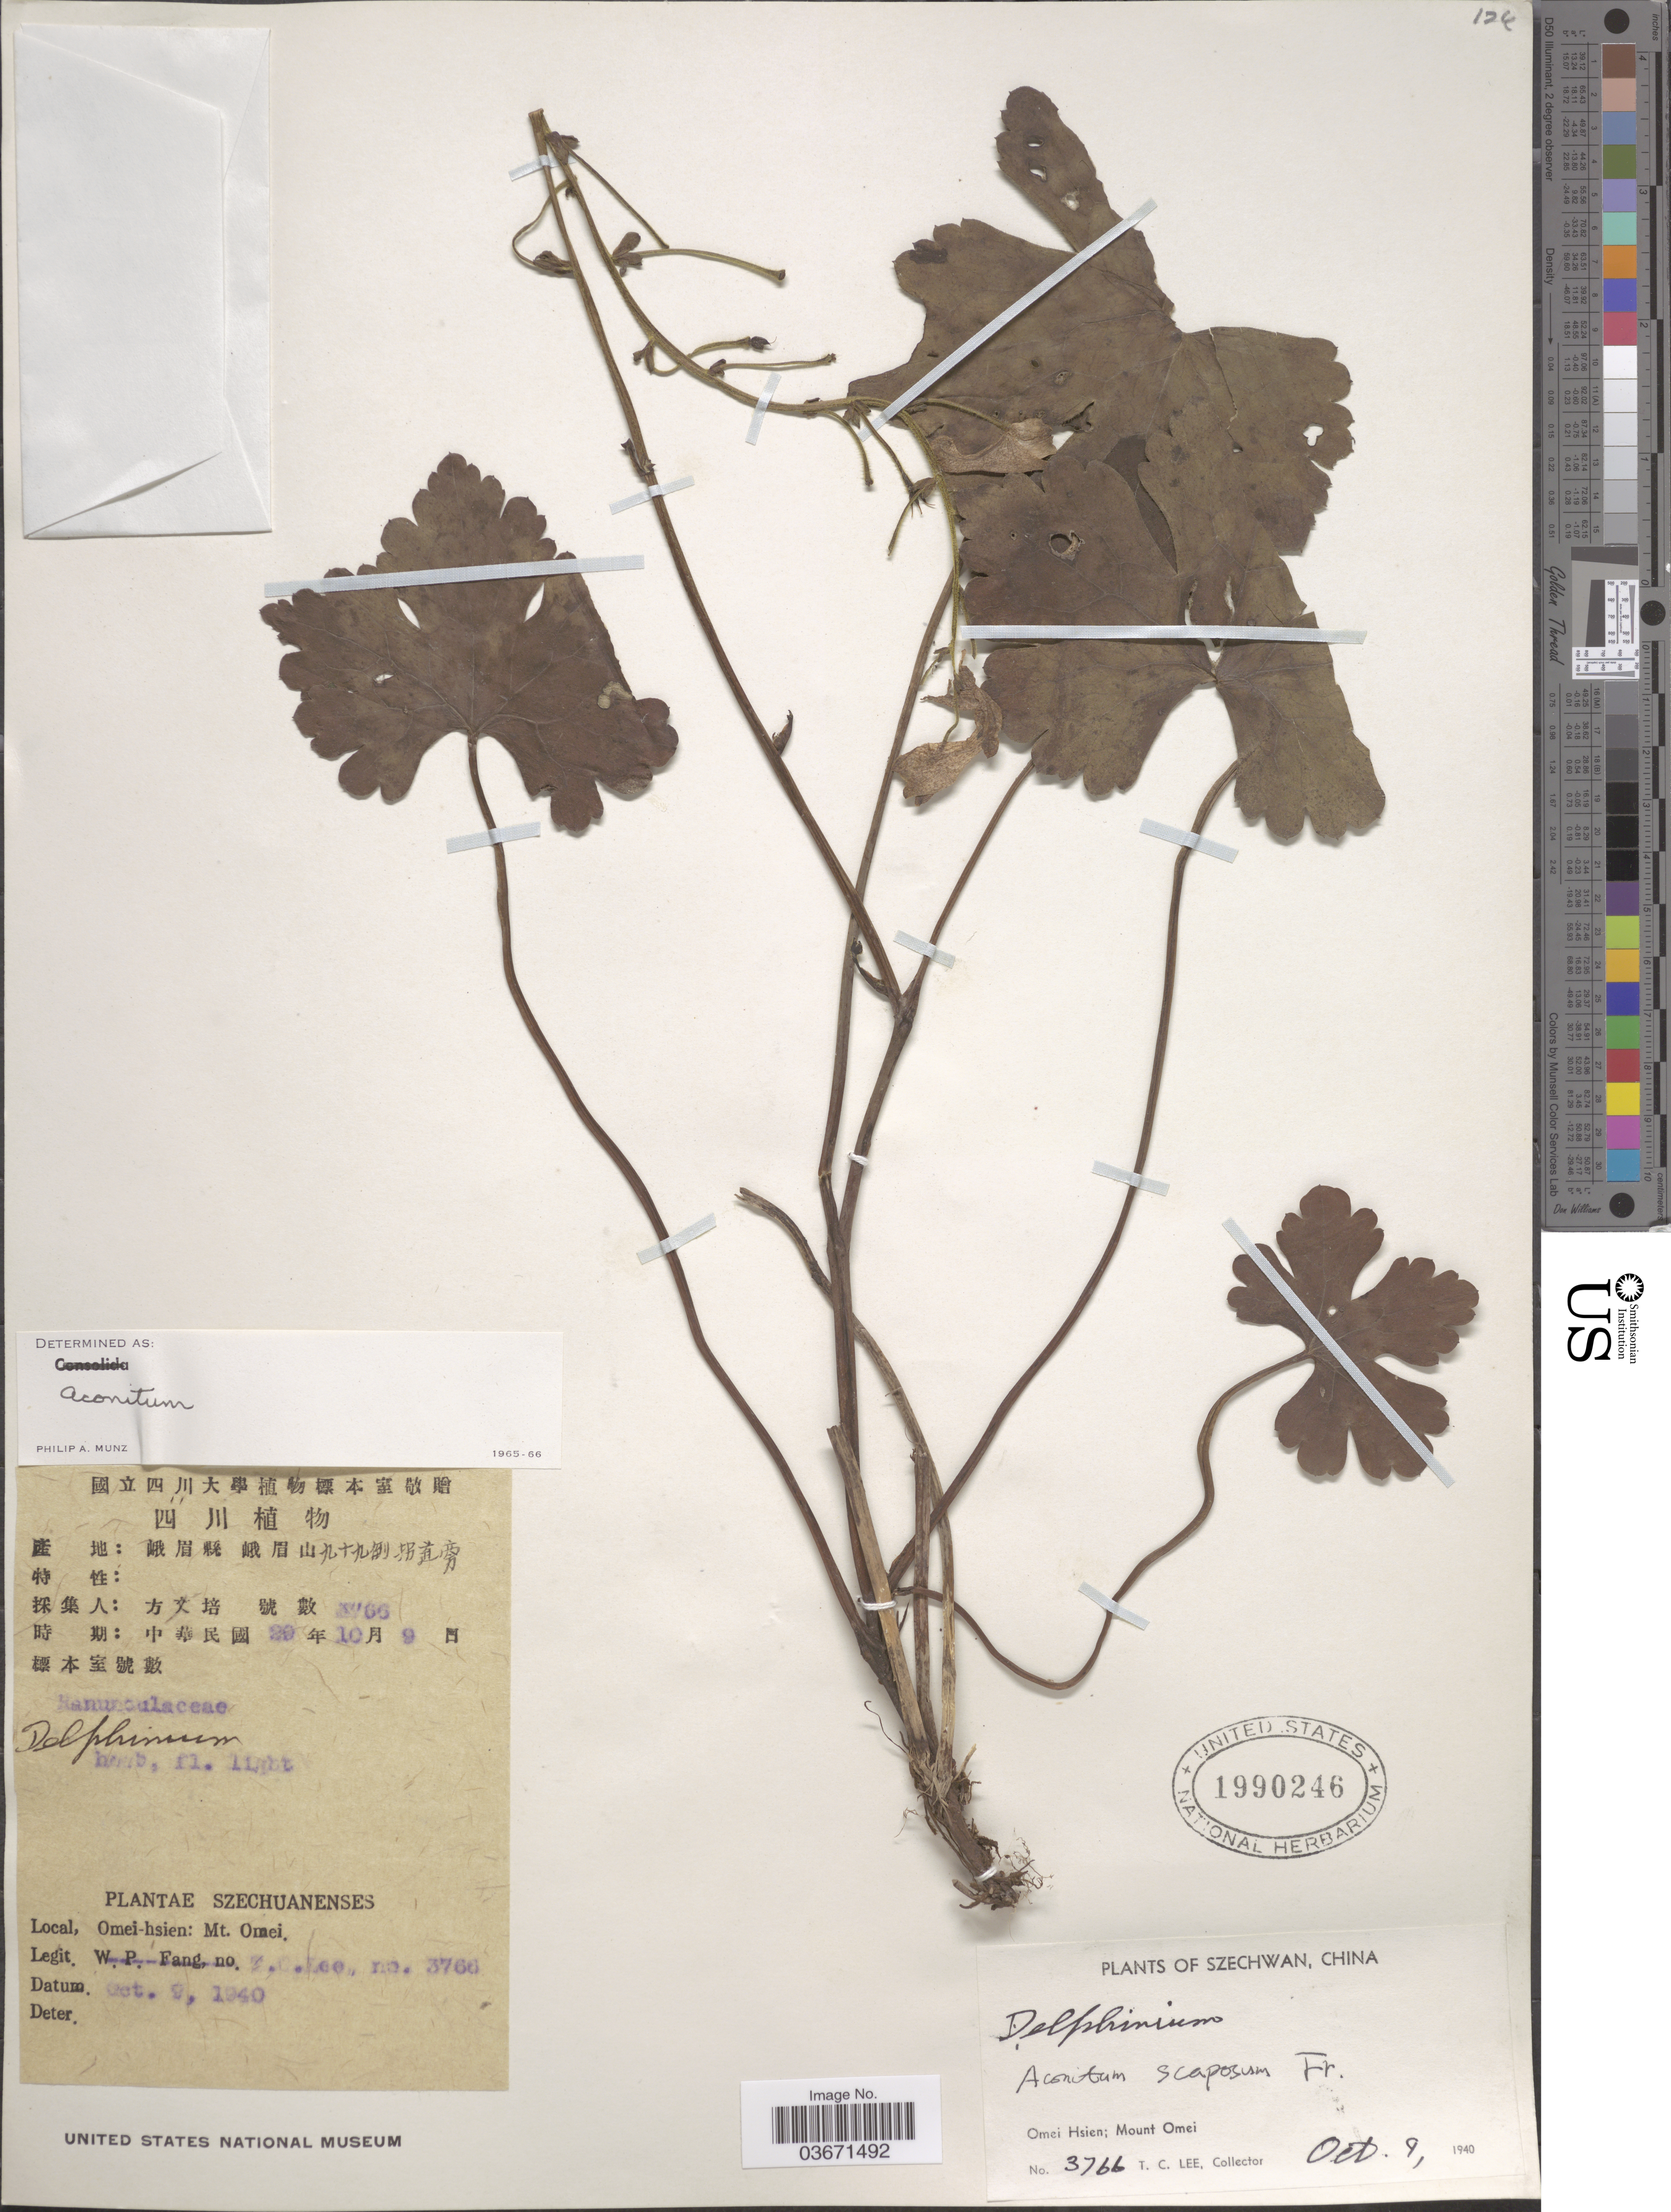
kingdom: Plantae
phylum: Tracheophyta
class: Magnoliopsida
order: Ranunculales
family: Ranunculaceae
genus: Aconitum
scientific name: Aconitum sp.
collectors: T. Lee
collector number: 3766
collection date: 1940-10-09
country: China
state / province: Sichuan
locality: Szechwan. Omei Hsien; Mount Omei.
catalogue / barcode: US 1990246